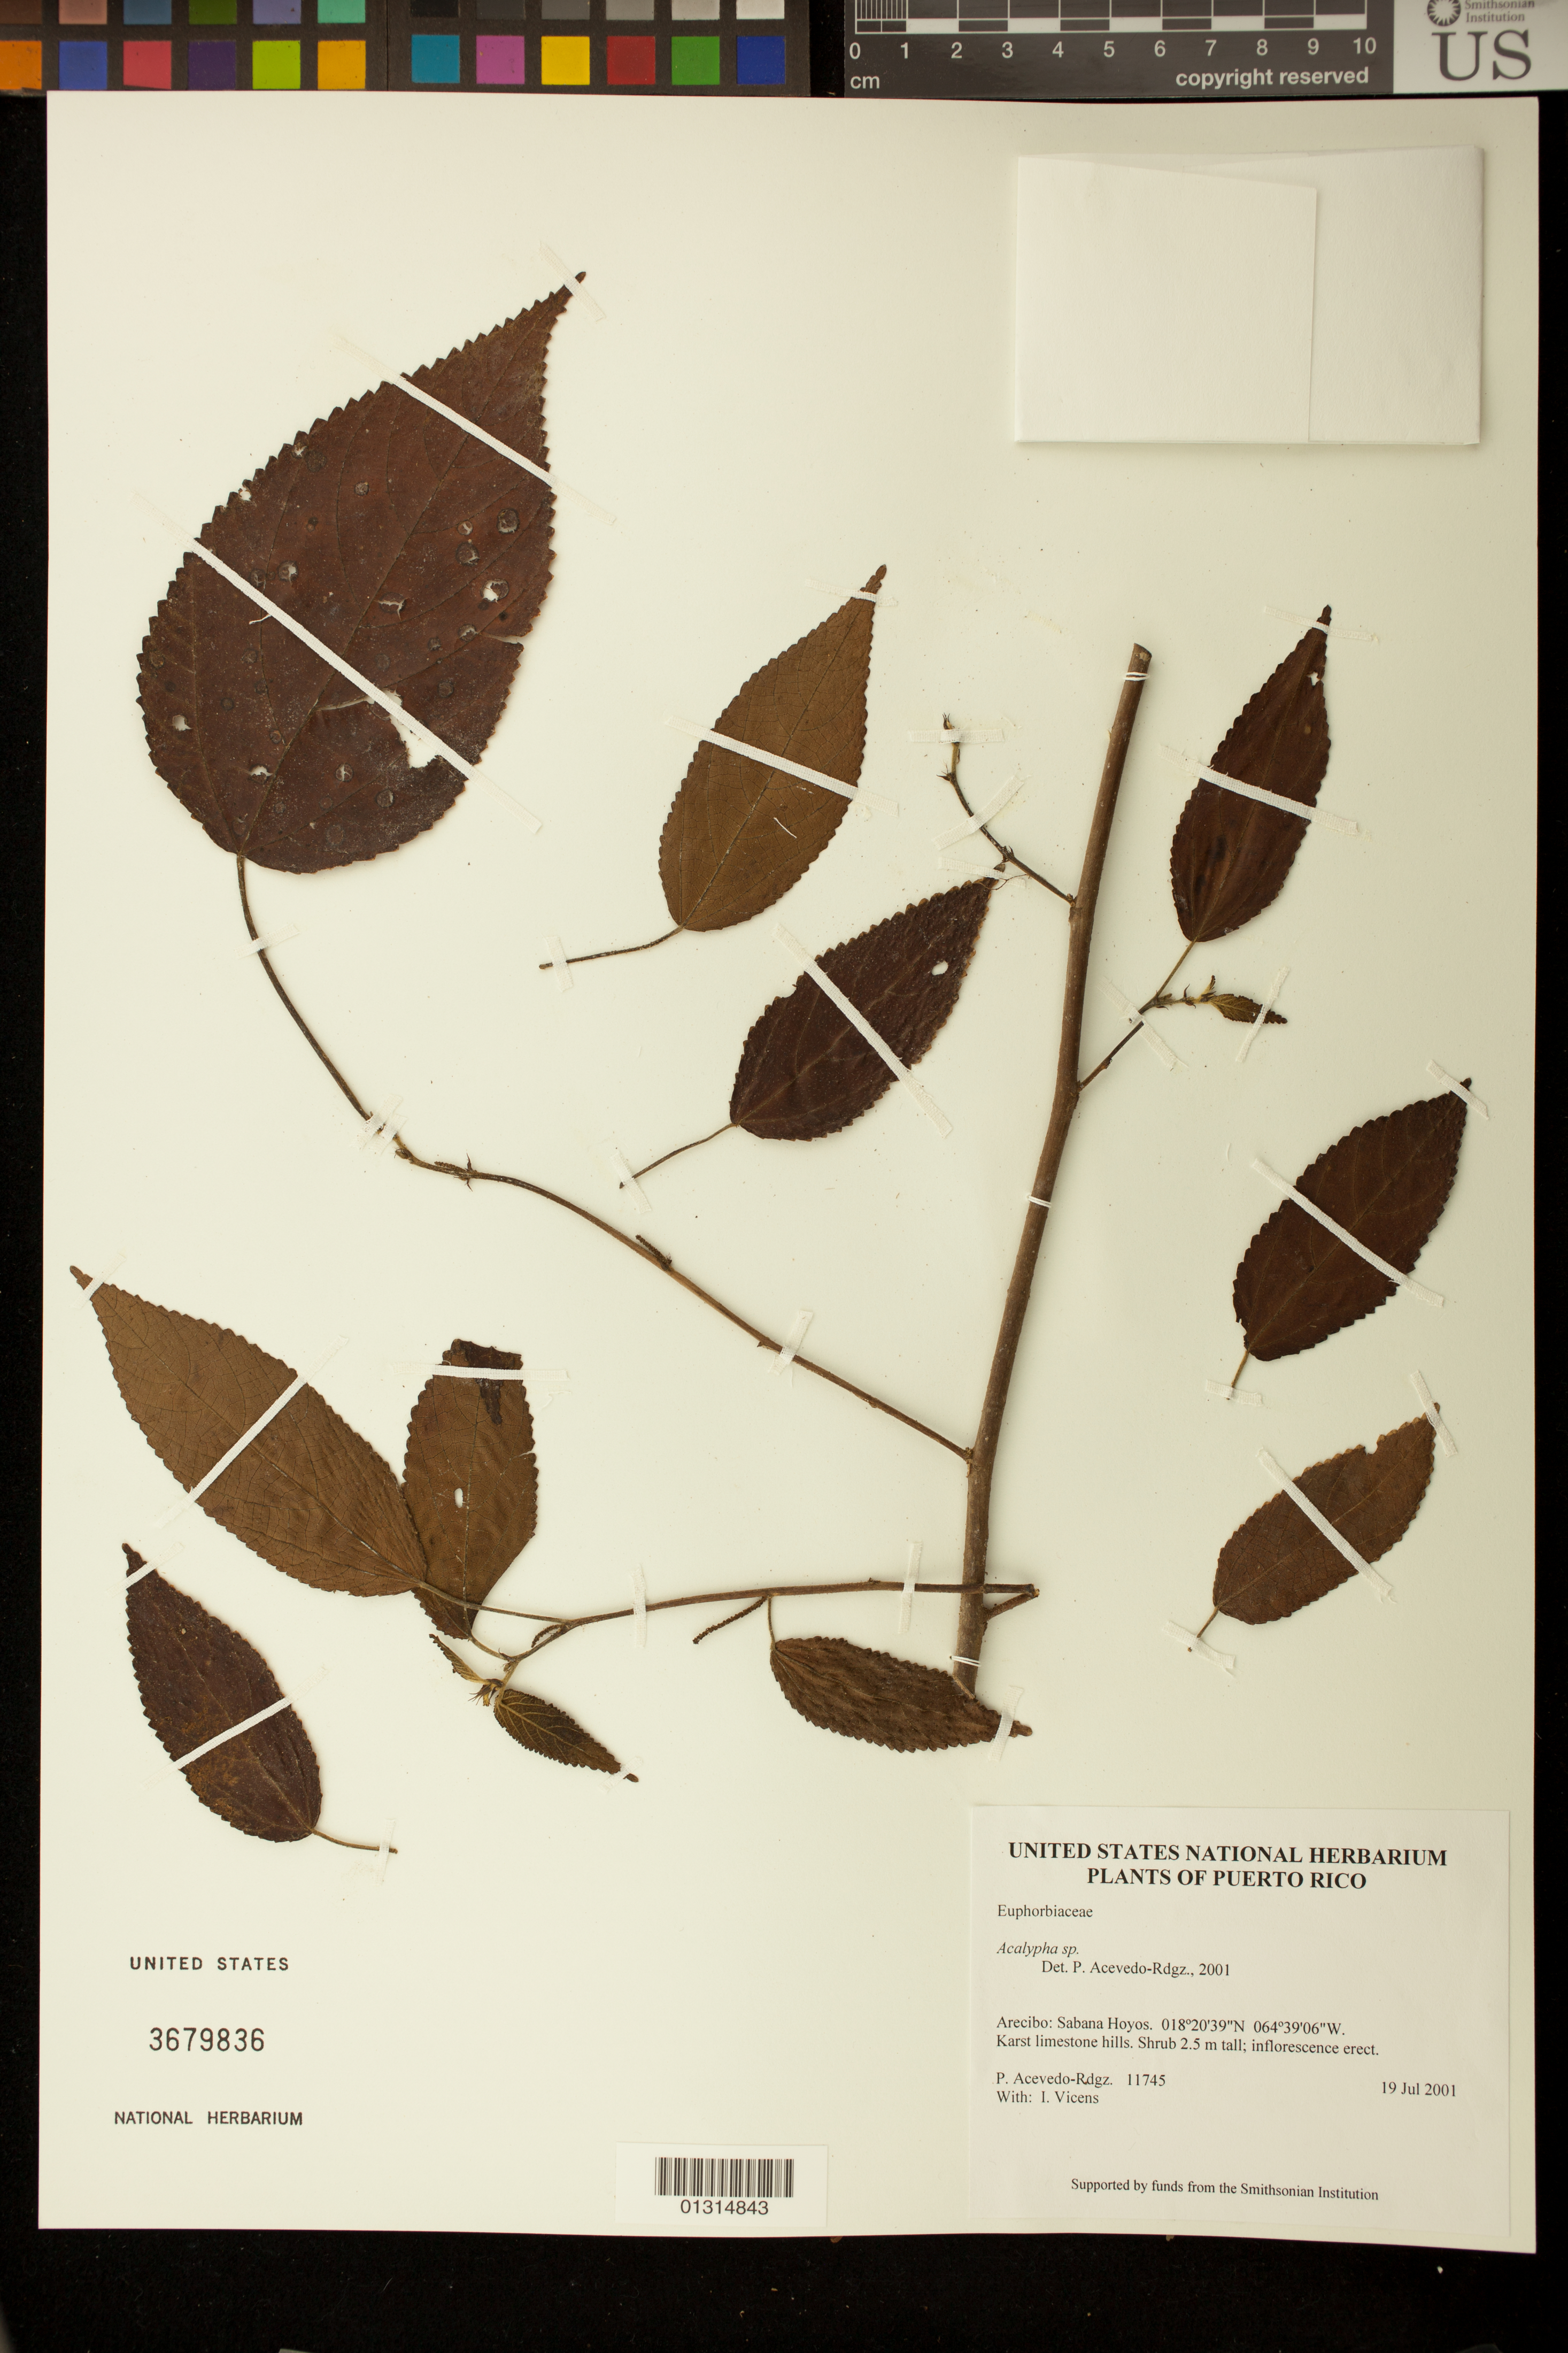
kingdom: Plantae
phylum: Tracheophyta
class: Magnoliopsida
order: Malpighiales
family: Euphorbiaceae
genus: Acalypha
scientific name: Acalypha bisetosa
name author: Bertero ex Spreng.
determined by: Acevedo-Rodríguez, P., (BOT), Smithsonian Institution - National Museum of Natural History (UNITED STATES)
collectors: P. Acevedo-Rodr. & I. Vicens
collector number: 11745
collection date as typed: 19 Jul 2001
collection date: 2001-07-19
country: Puerto Rico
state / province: Arecibo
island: Puerto Rico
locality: Arecibo: Sabana Hoyos.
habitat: Karst limestone hills.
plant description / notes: US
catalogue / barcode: US 3679836